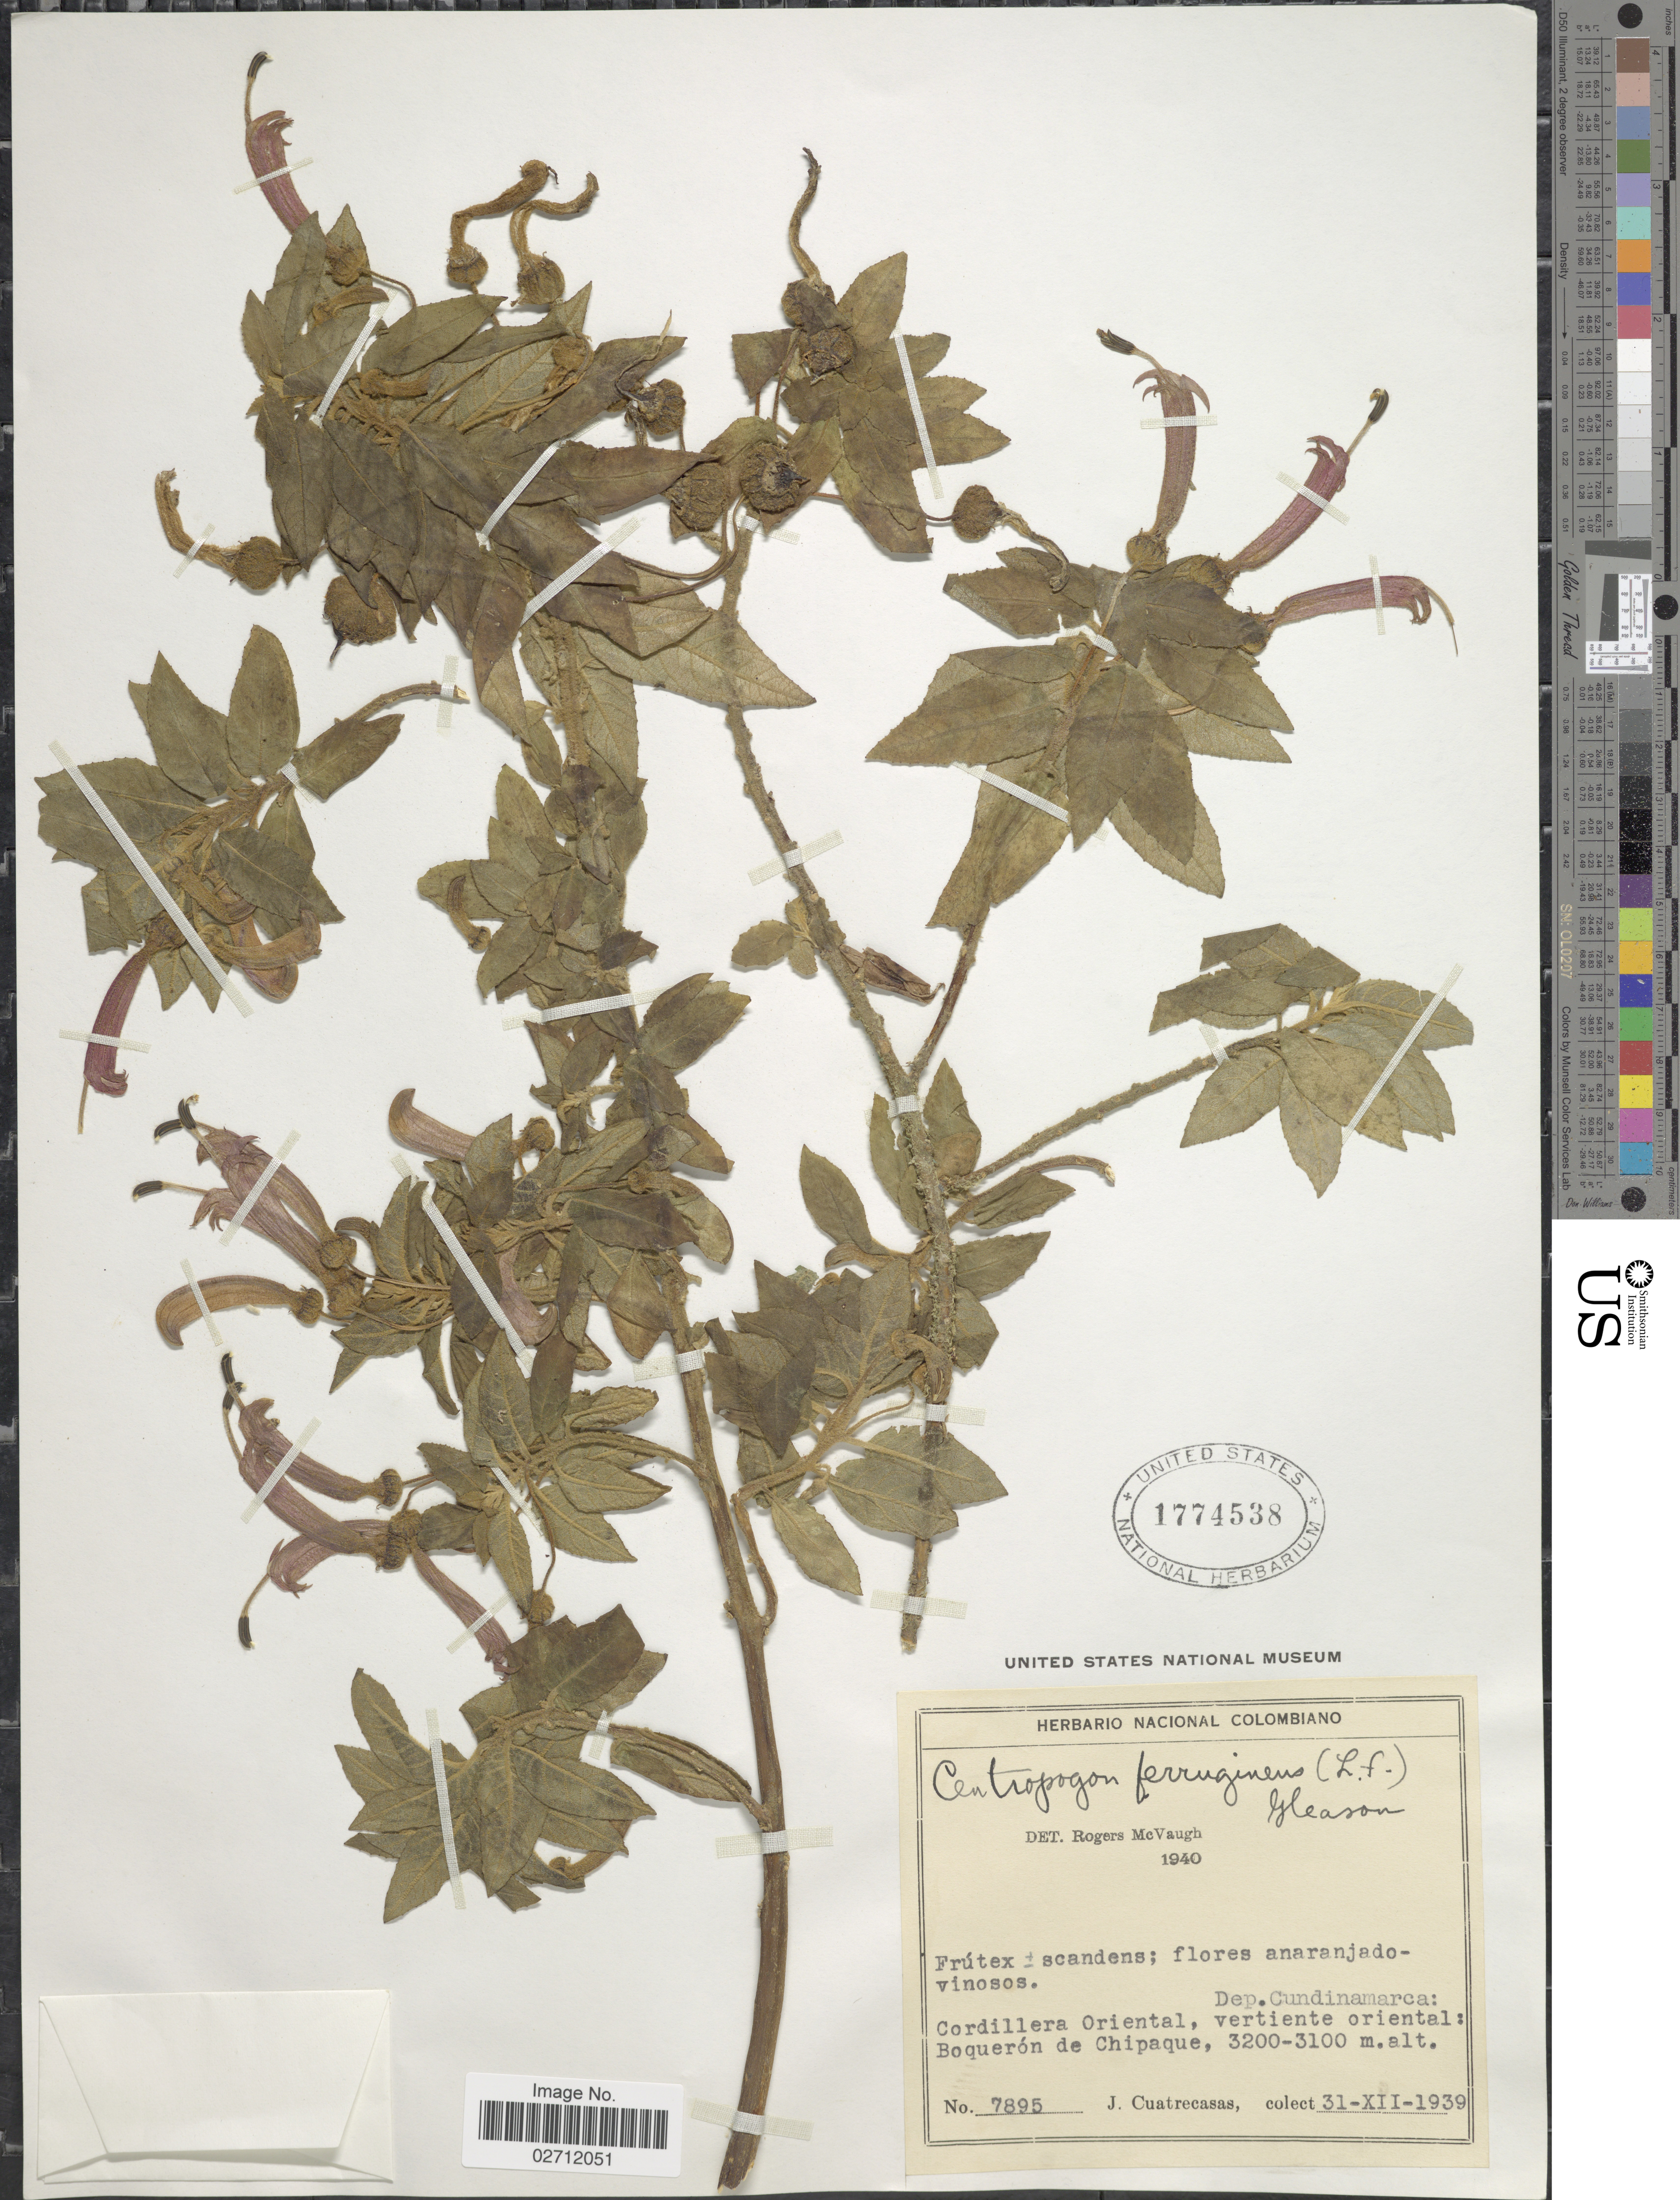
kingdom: Plantae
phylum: Tracheophyta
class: Magnoliopsida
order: Asterales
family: Campanulaceae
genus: Centropogon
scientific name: Centropogon ferrugineus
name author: (L. f.) Gleason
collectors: J. Cuatrecasas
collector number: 7895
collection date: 1939-12-31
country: Colombia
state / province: Cundinamarca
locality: Cordillera Oriental, vertiente oriental: Boqueron de Chipaque.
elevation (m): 3100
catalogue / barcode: US 1774538